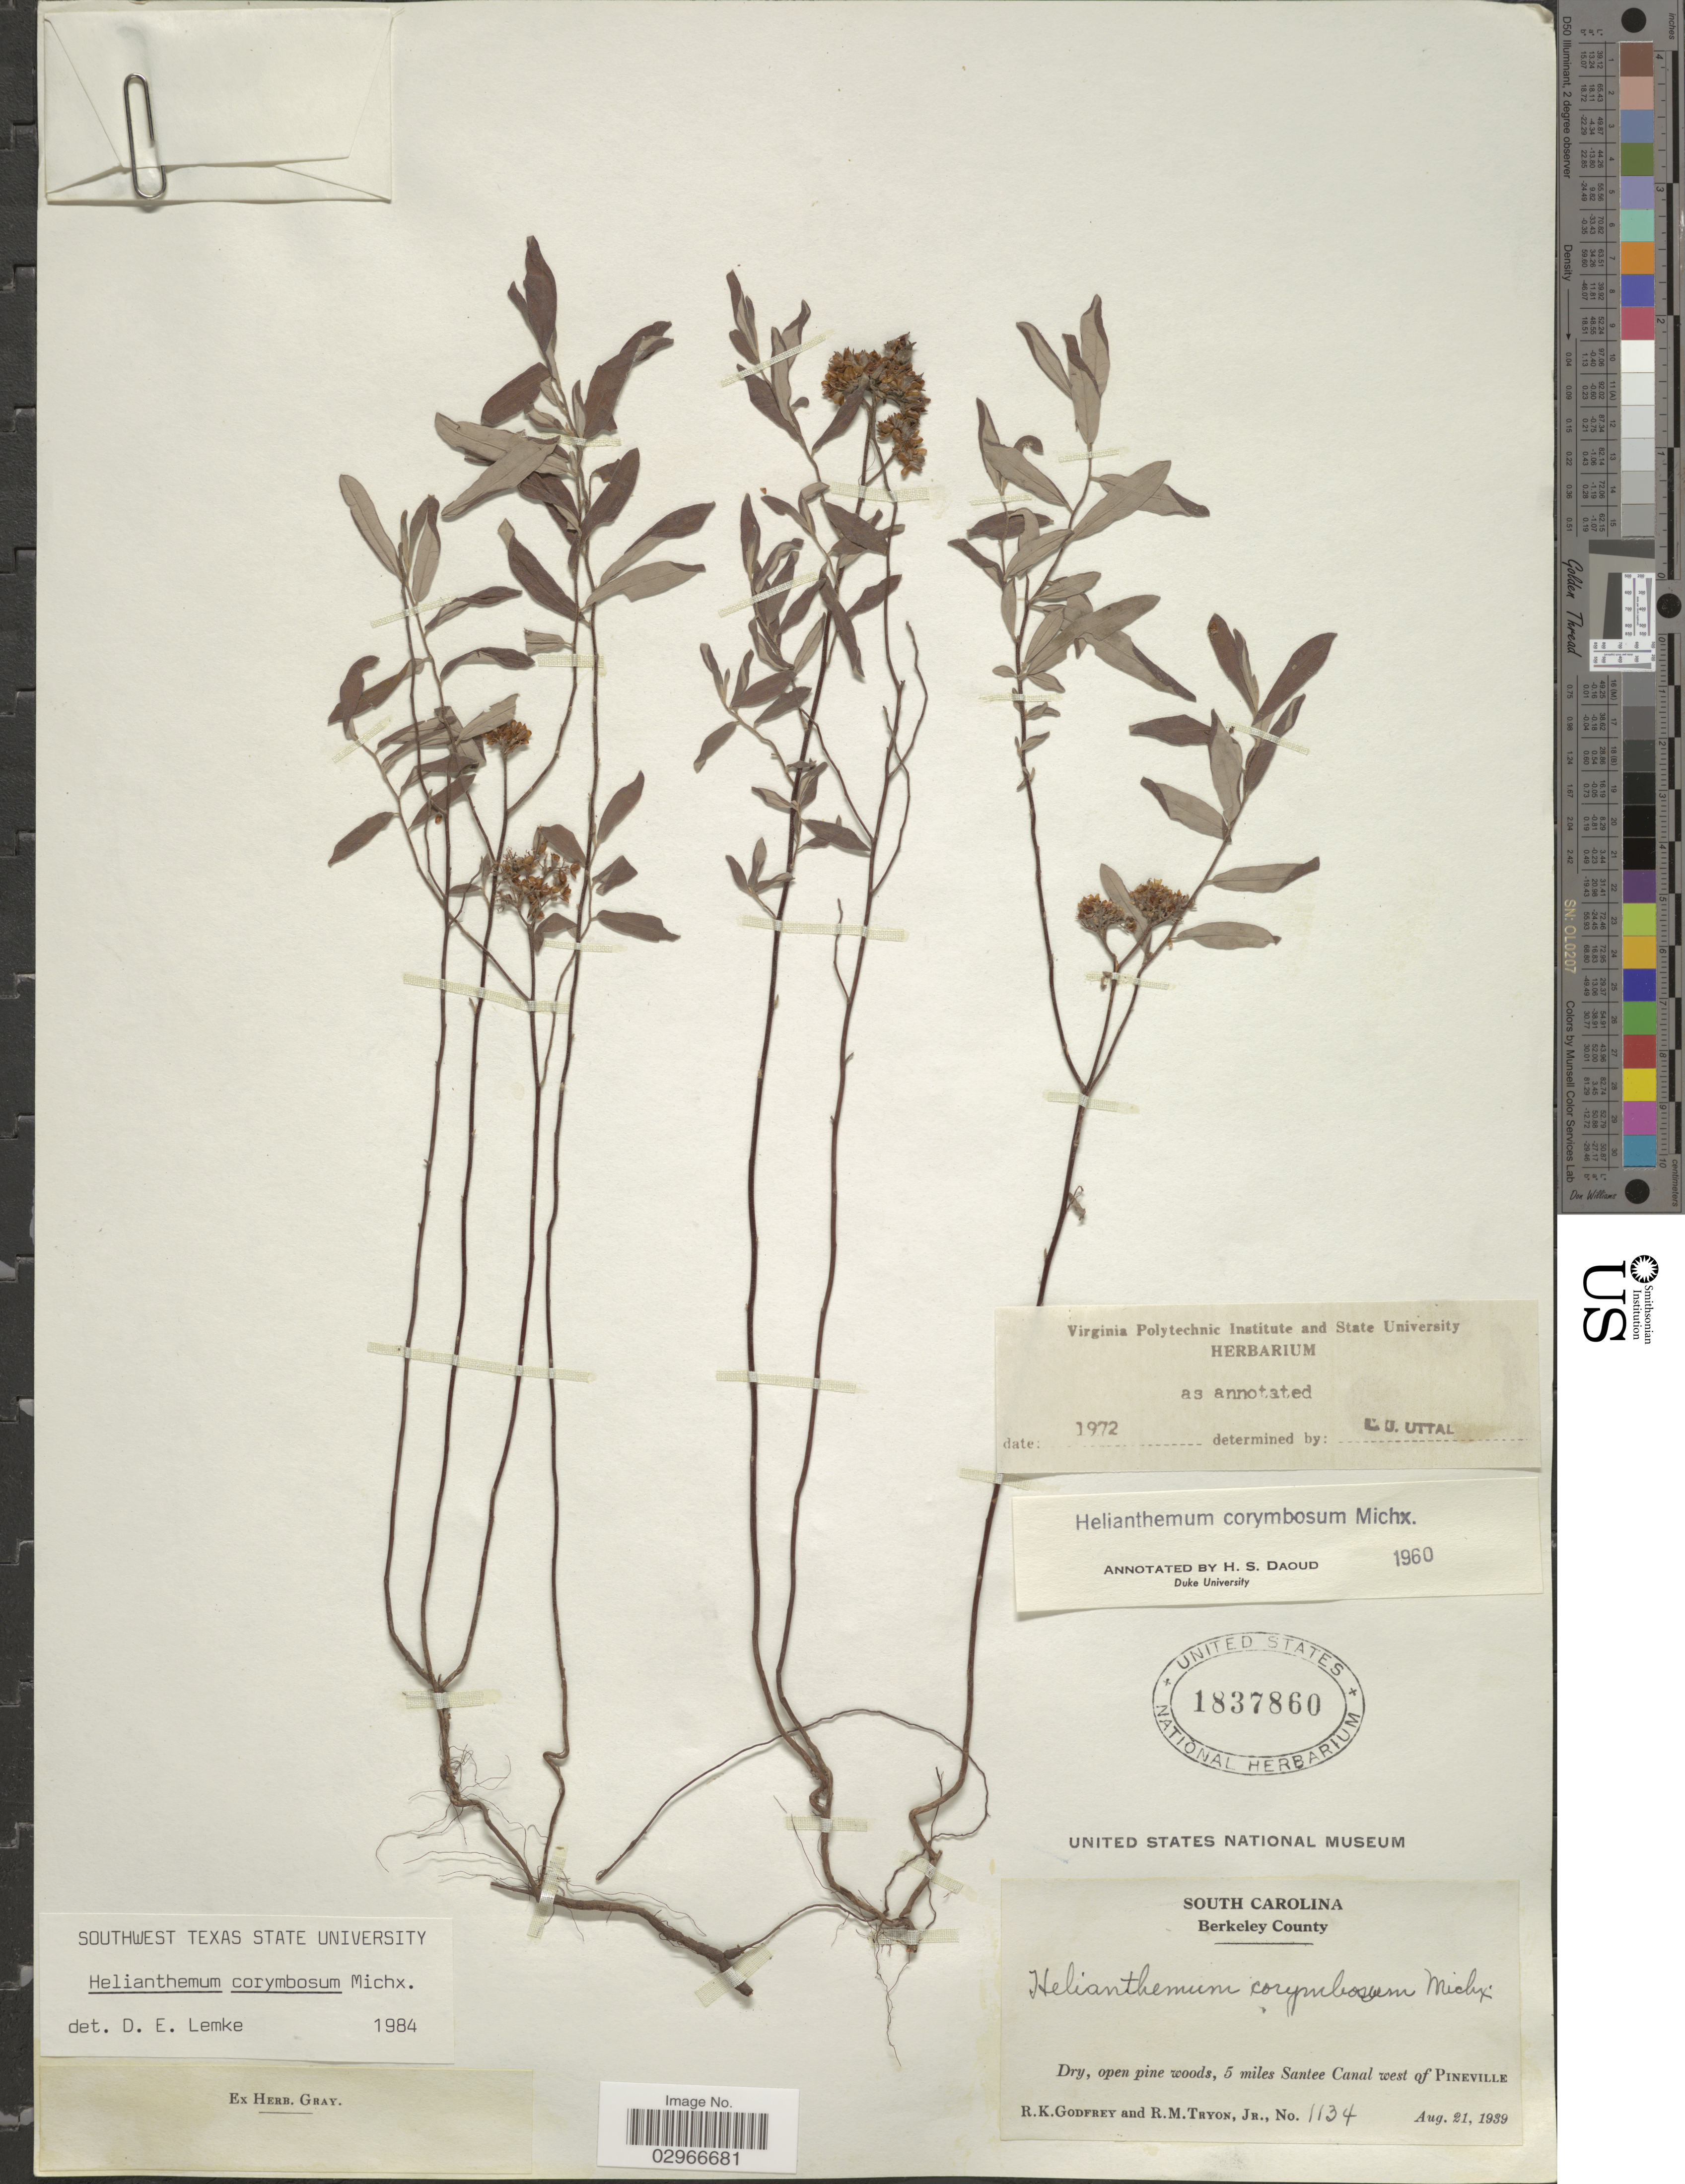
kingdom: Plantae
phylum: Tracheophyta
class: Magnoliopsida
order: Malvales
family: Cistaceae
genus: Helianthemum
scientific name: Helianthemum corymbosum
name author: Michx.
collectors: R. K. Godfrey & R. Tryon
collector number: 1134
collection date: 1939-08-21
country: United States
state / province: South Carolina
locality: Berkeley County, 5 miles Santee Canal west of Pineville.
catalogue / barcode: US 1837860